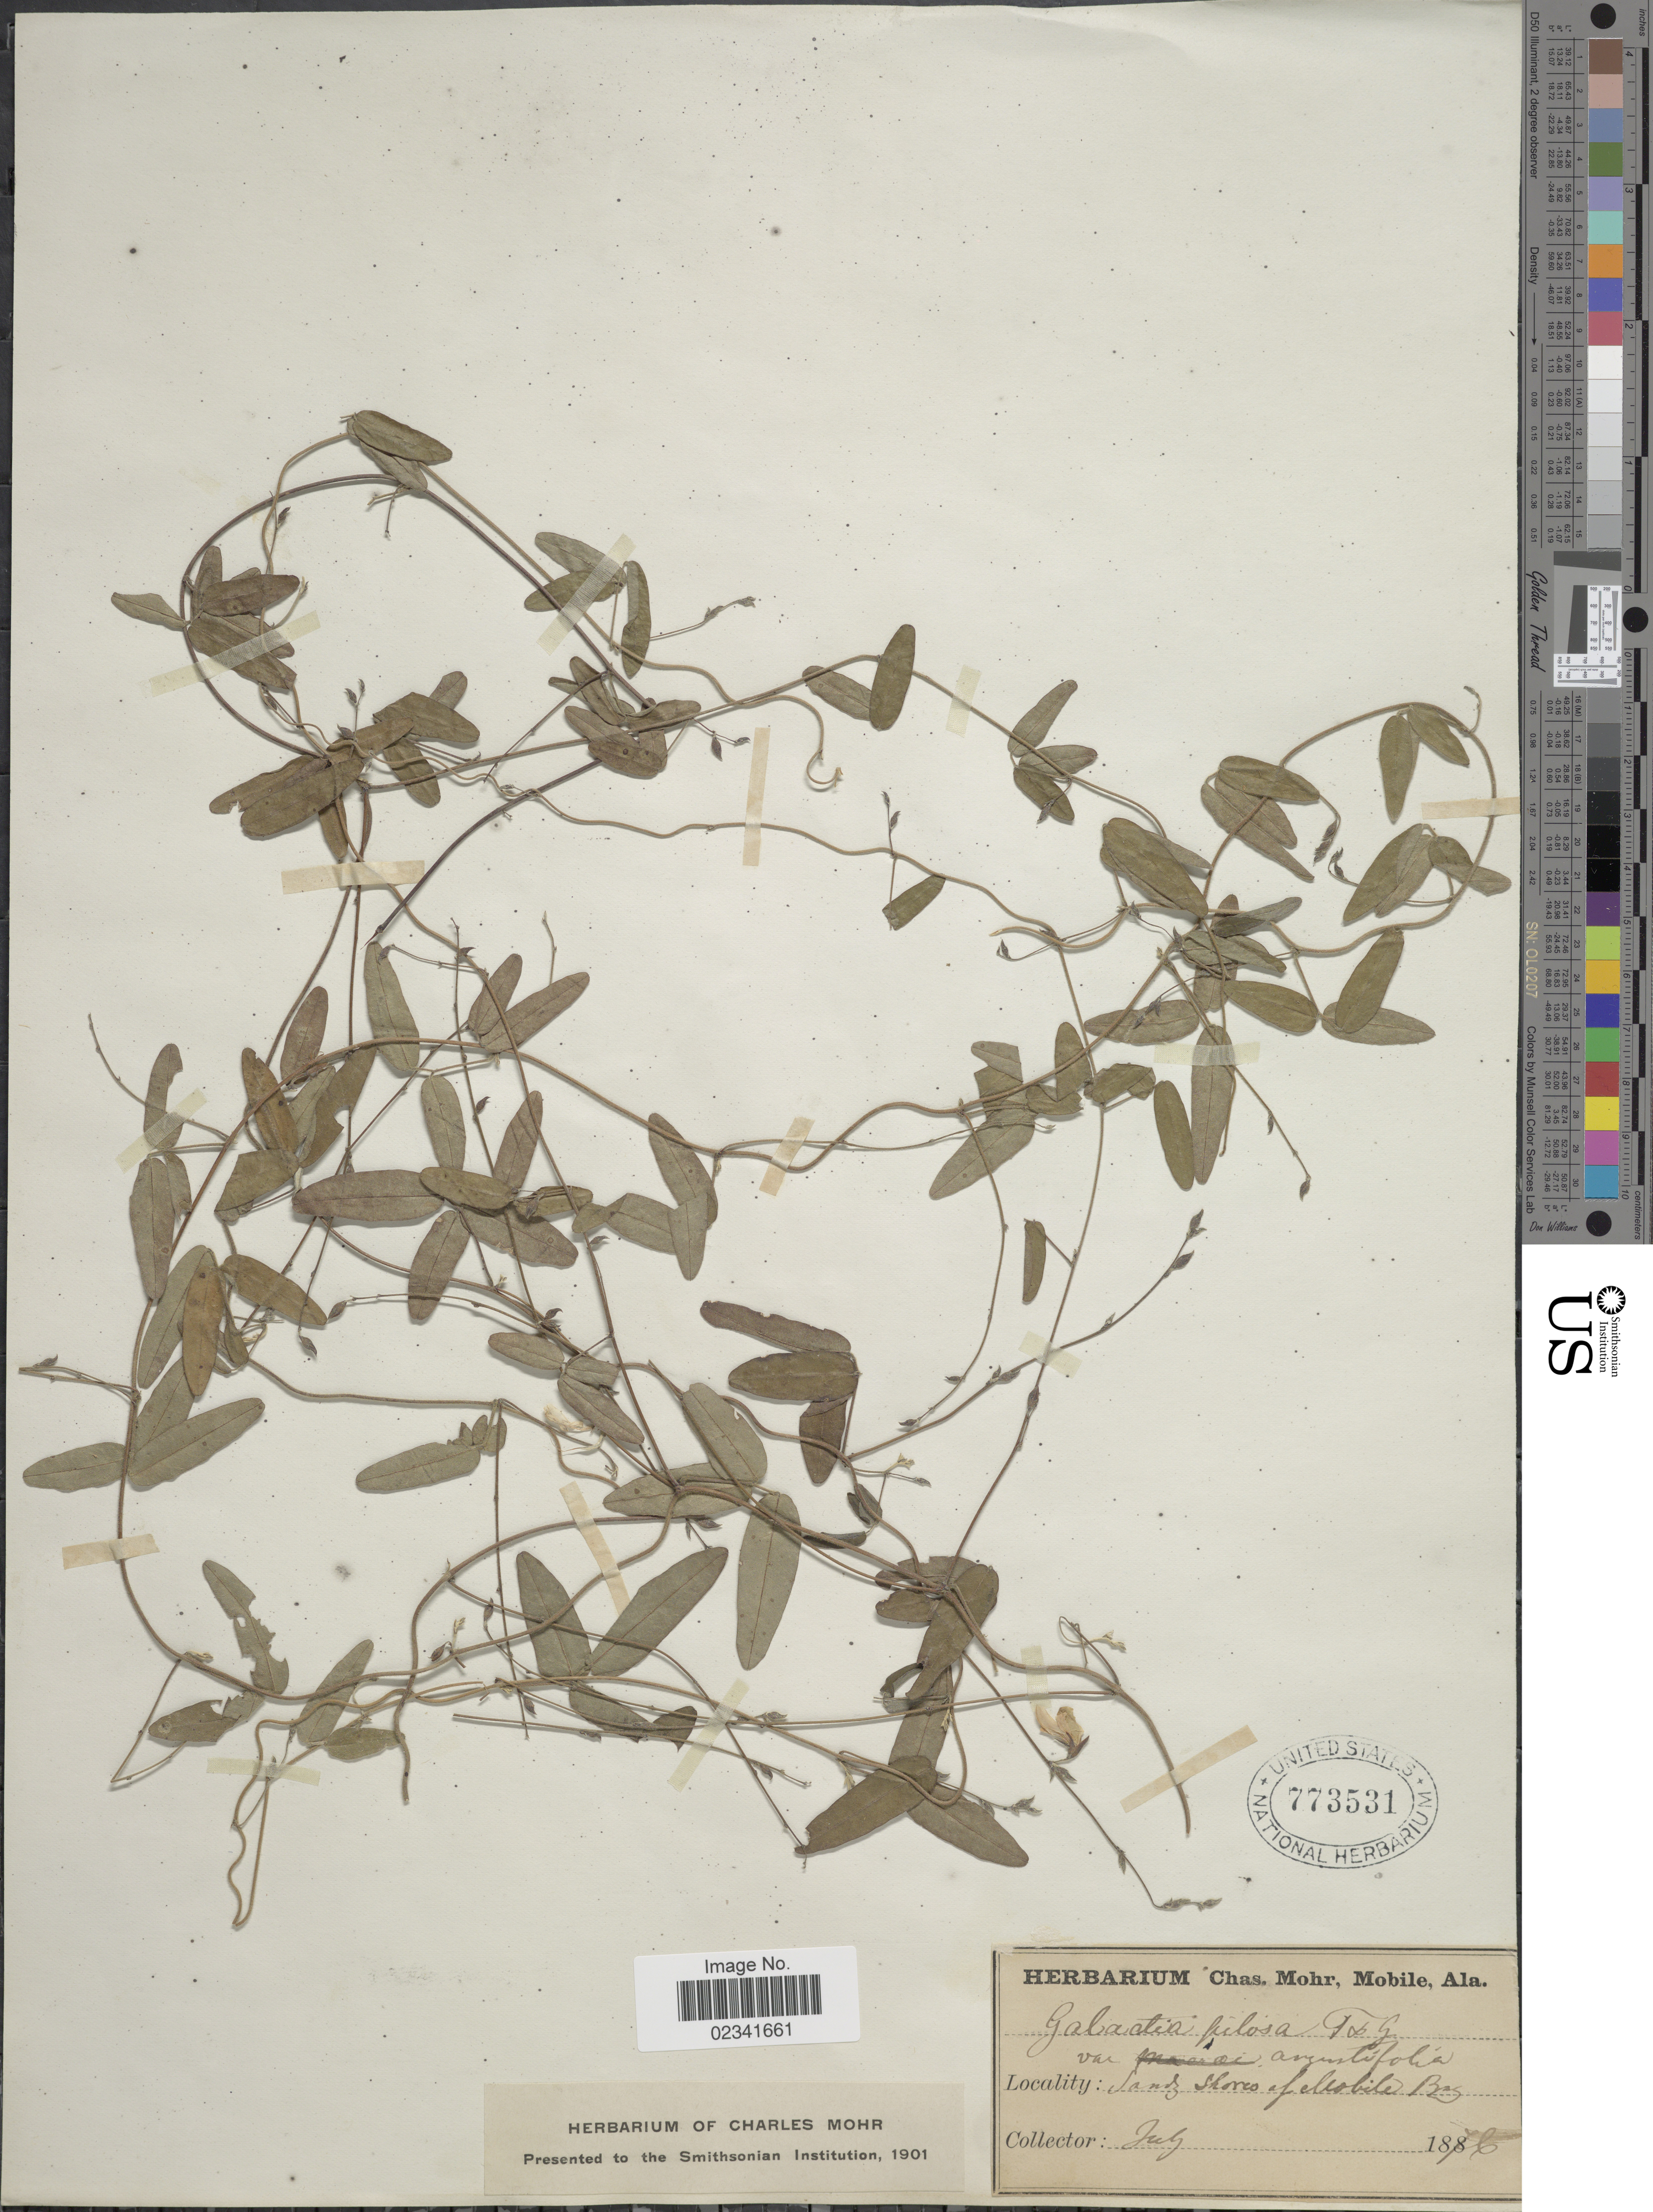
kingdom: Plantae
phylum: Tracheophyta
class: Magnoliopsida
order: Fabales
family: Fabaceae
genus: Galactia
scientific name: Galactia parvifolia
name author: A. Rich.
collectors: ex herb. Charles Mohr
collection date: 1876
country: United States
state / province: Alabama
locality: Sandy shores of Mobile Bay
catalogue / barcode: US 773531